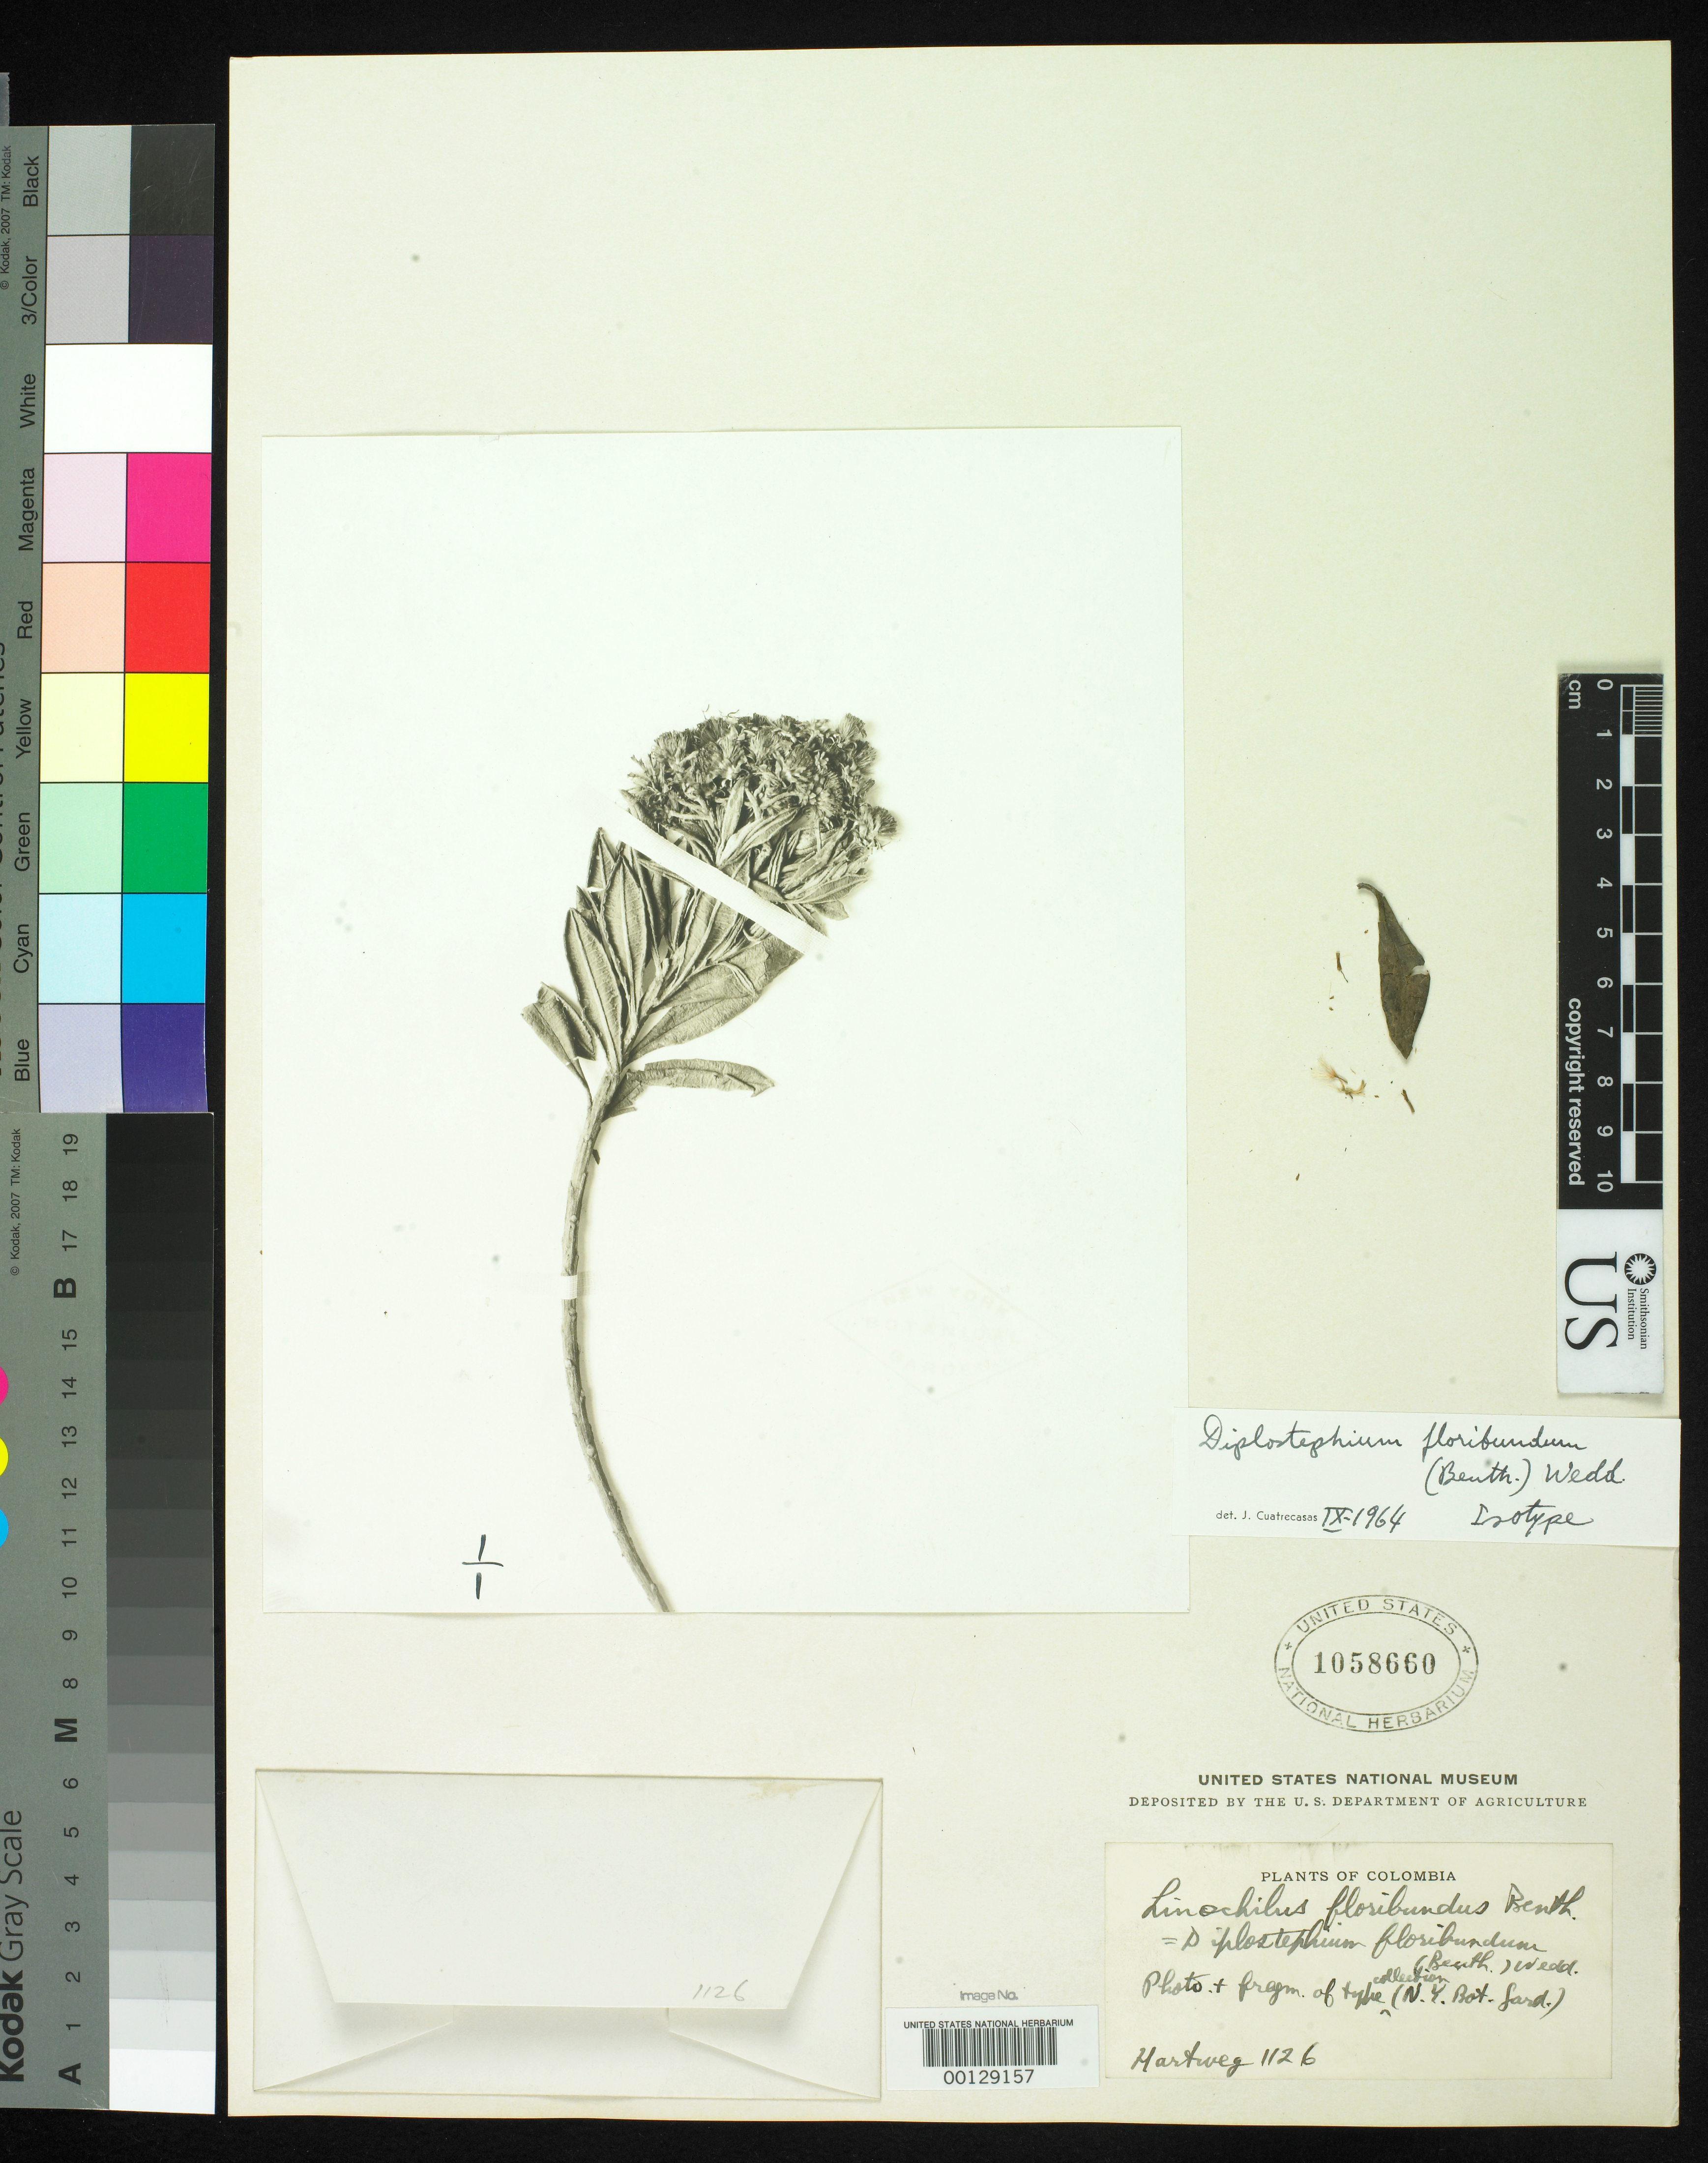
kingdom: Plantae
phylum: Tracheophyta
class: Magnoliopsida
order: Asterales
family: Asteraceae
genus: Diplostephium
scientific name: Diplostephium floribundum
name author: (Benth.) Wedd.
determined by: Cuatrecasas, J.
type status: Isotype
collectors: K. Hartweg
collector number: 1126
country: Colombia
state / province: Cauca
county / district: Popayan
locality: Near Tambo de Gabriel Lopez.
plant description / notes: Photograph and fragmentary material of type specimen ex herb. NY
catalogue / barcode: US 1058660